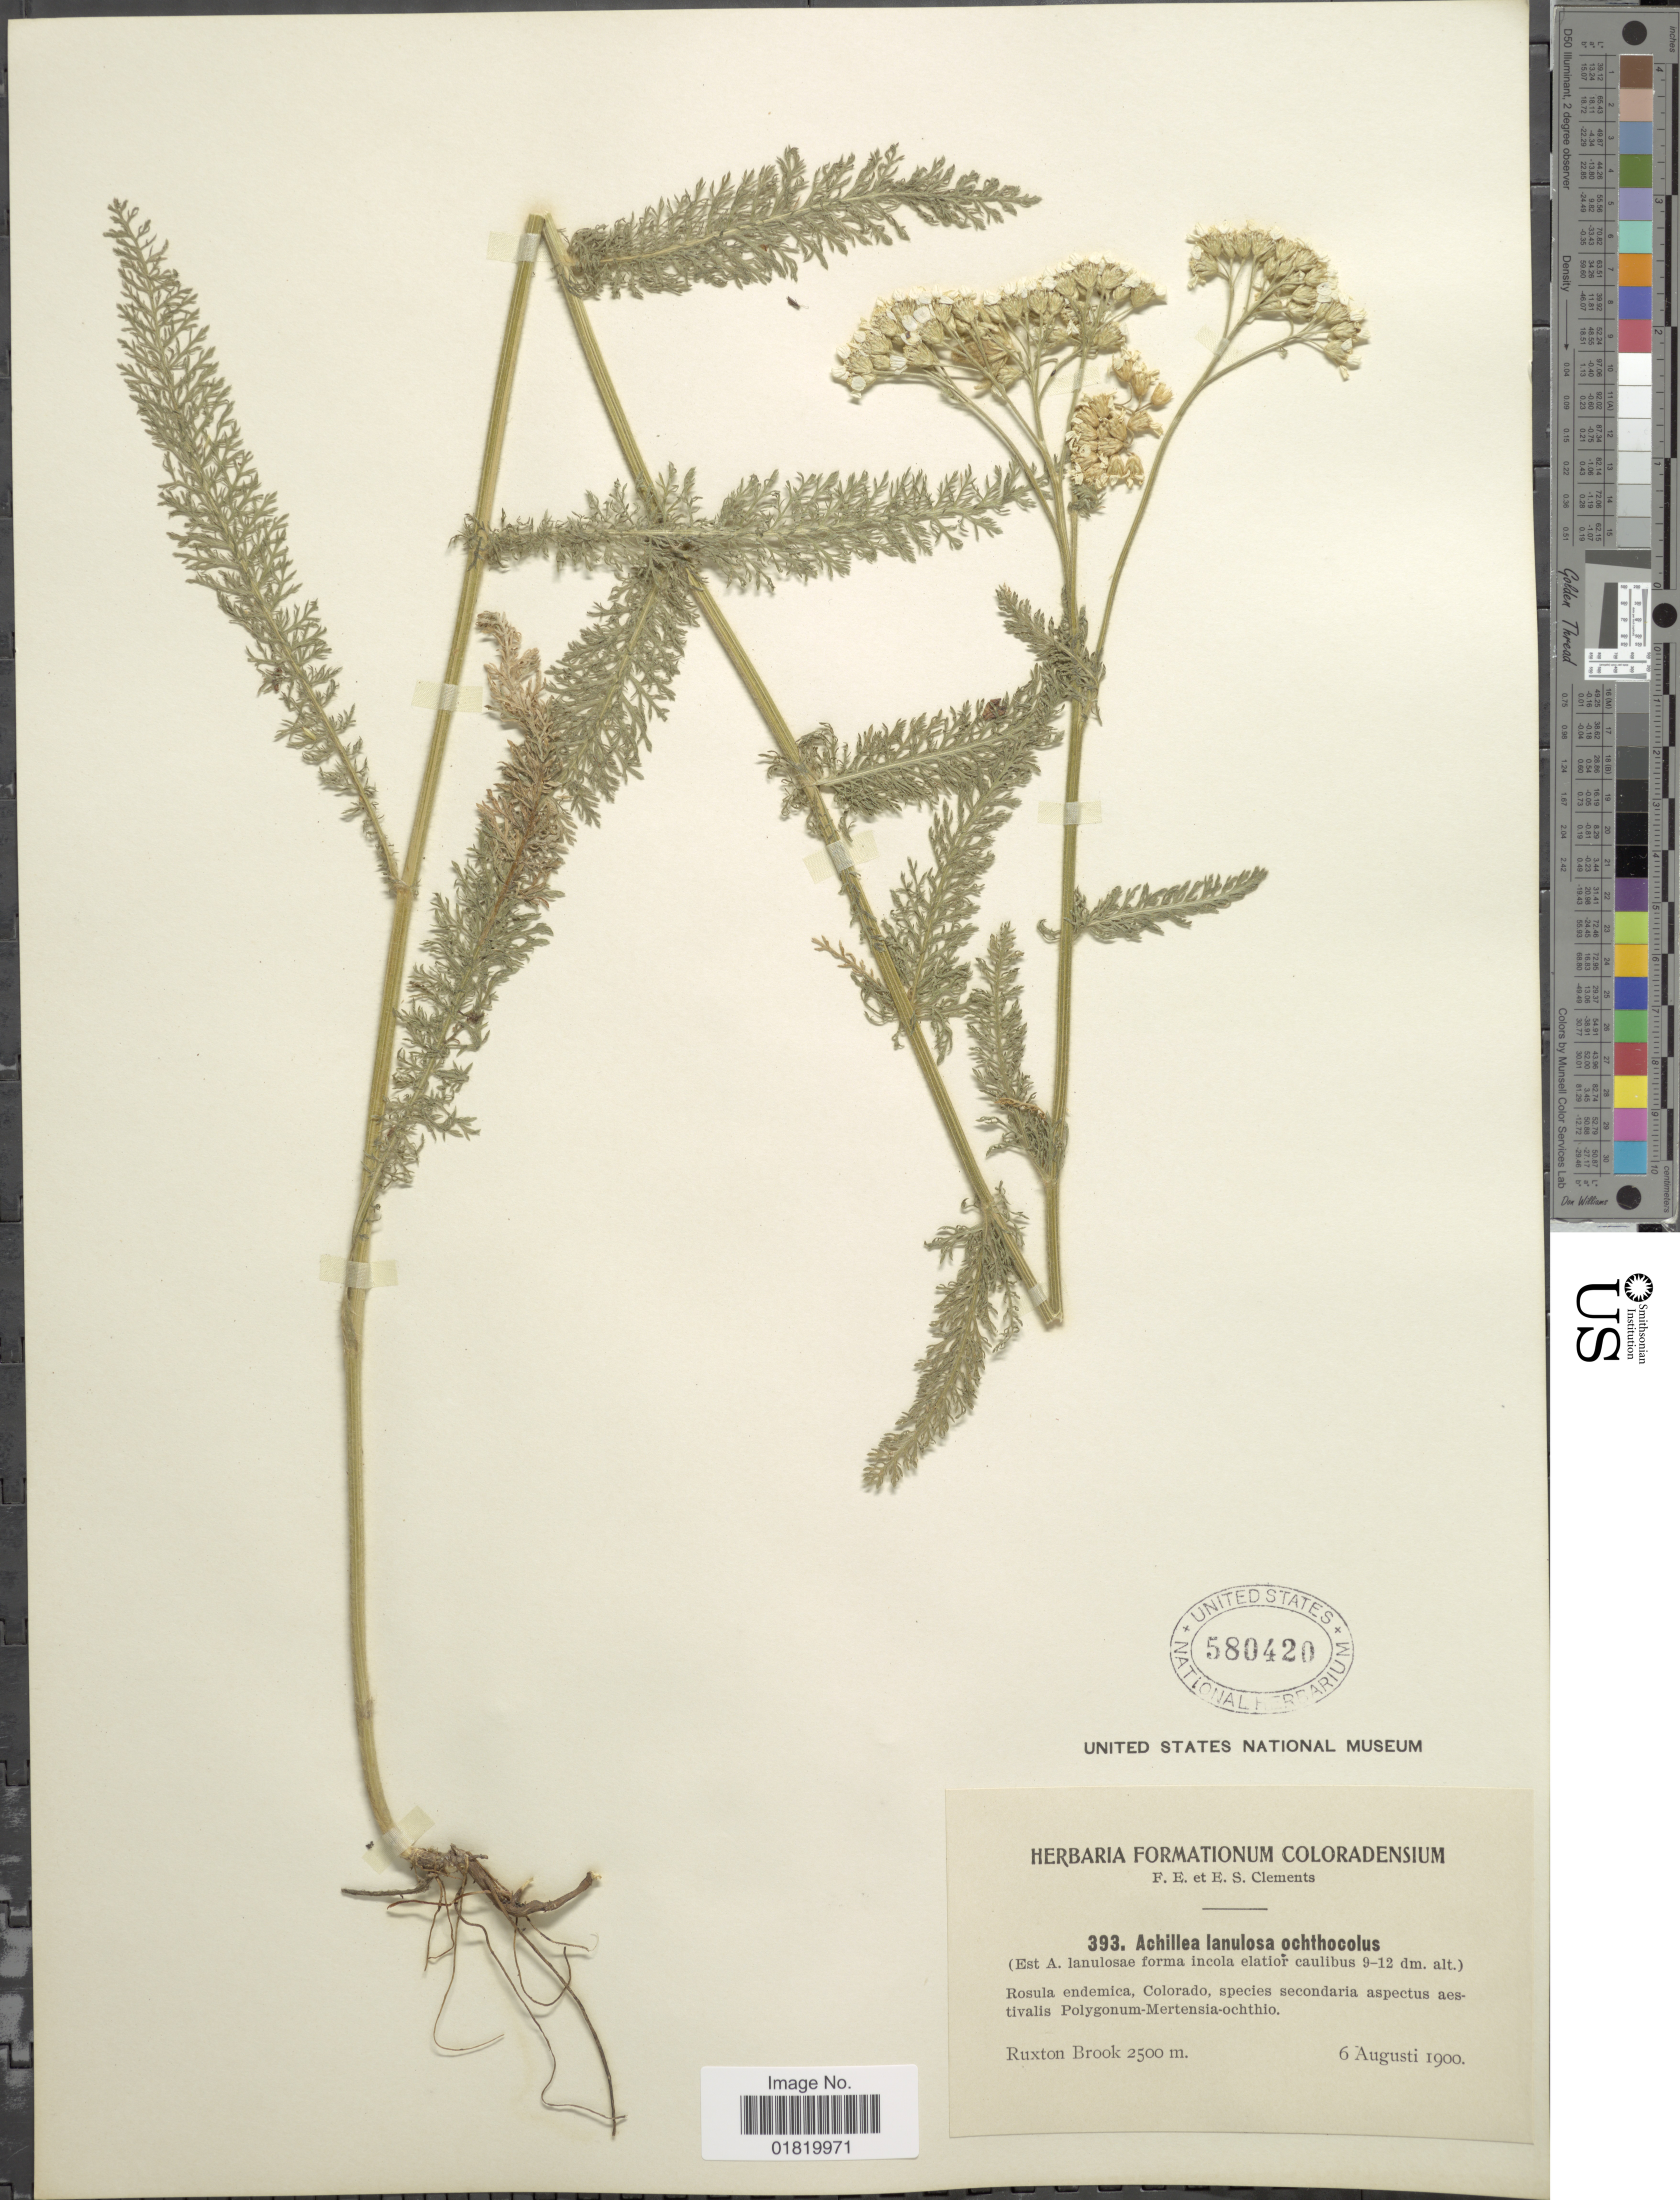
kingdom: Plantae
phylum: Tracheophyta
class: Magnoliopsida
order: Asterales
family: Asteraceae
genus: Achillea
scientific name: Achillea lanulosa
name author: Nutt.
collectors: F. E. Clements & E. S. Clements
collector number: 393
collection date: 1900-08-06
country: United States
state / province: Colorado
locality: Rosula endemica, Colorado. Ruxton Brook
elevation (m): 2500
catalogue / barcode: US 580420